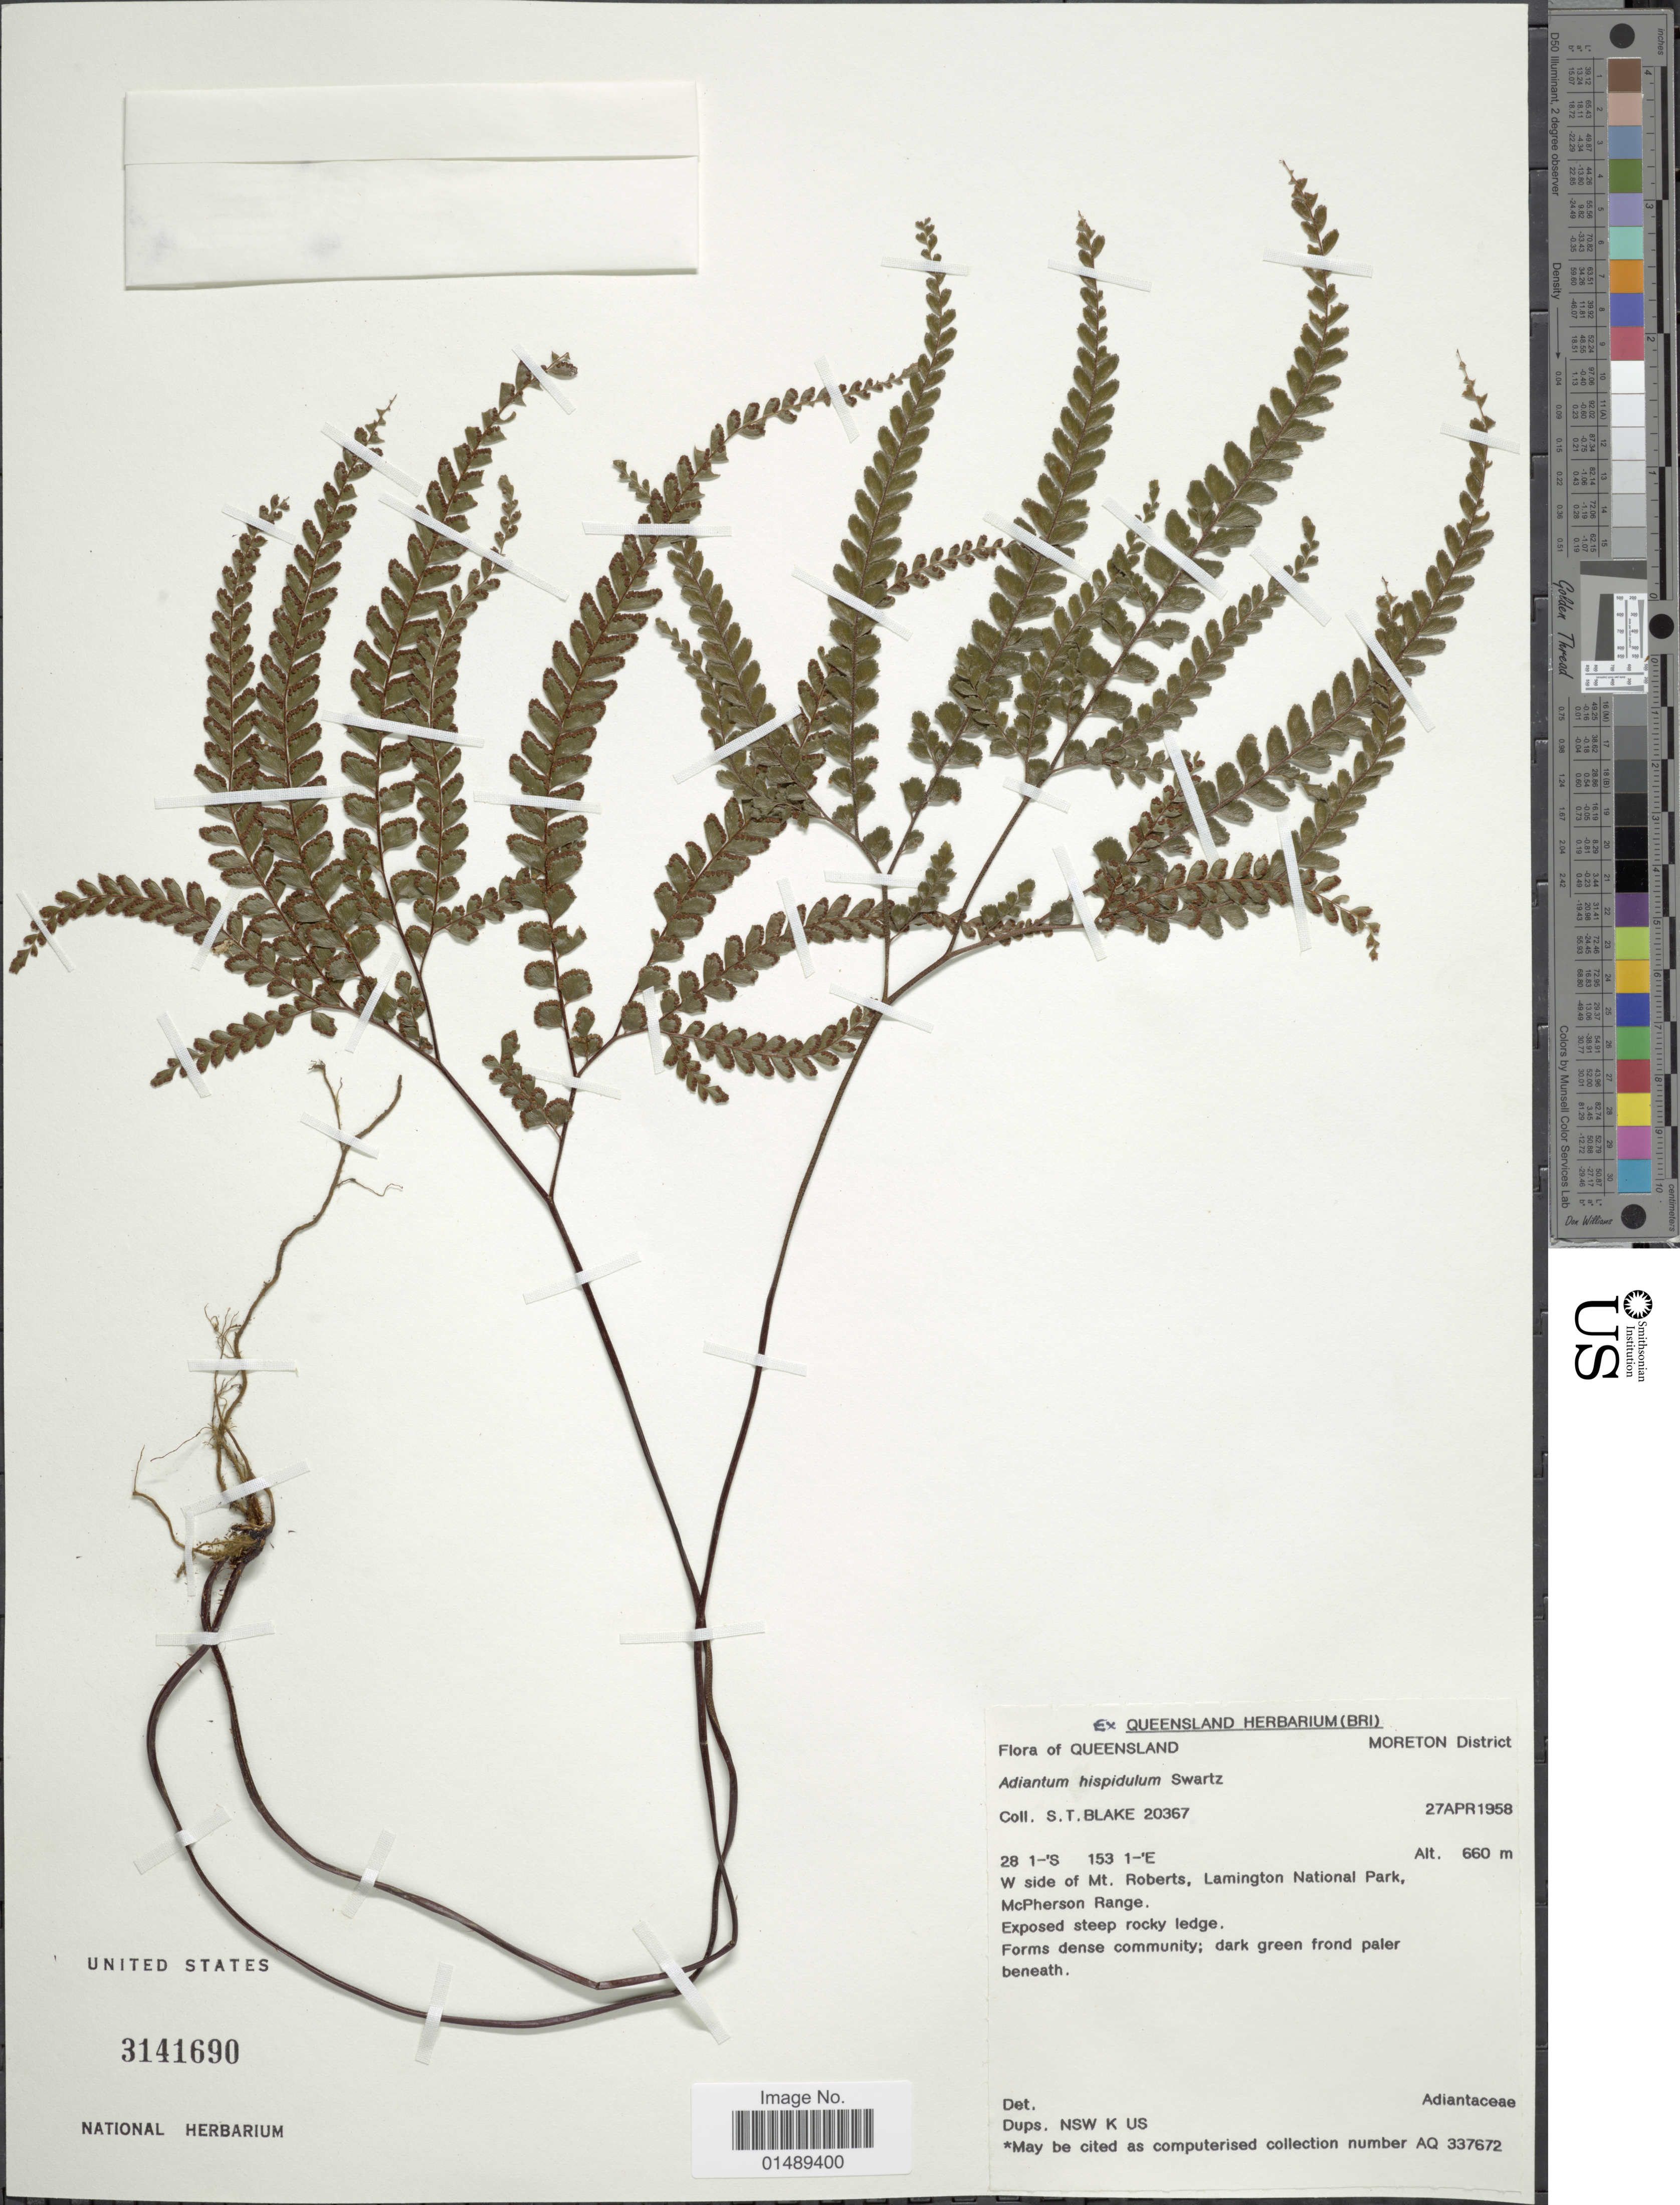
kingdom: Plantae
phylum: Tracheophyta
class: Polypodiopsida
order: Polypodiales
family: Pteridaceae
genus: Adiantum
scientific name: Adiantum hispidulum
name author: Sw.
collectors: S. T. Blake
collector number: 20367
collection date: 1958-04-27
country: Australia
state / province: Queensland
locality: Moreton District, W side of Mt. Roberts, Lamington National Park, McPherson Range.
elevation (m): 660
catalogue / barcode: US 3141690